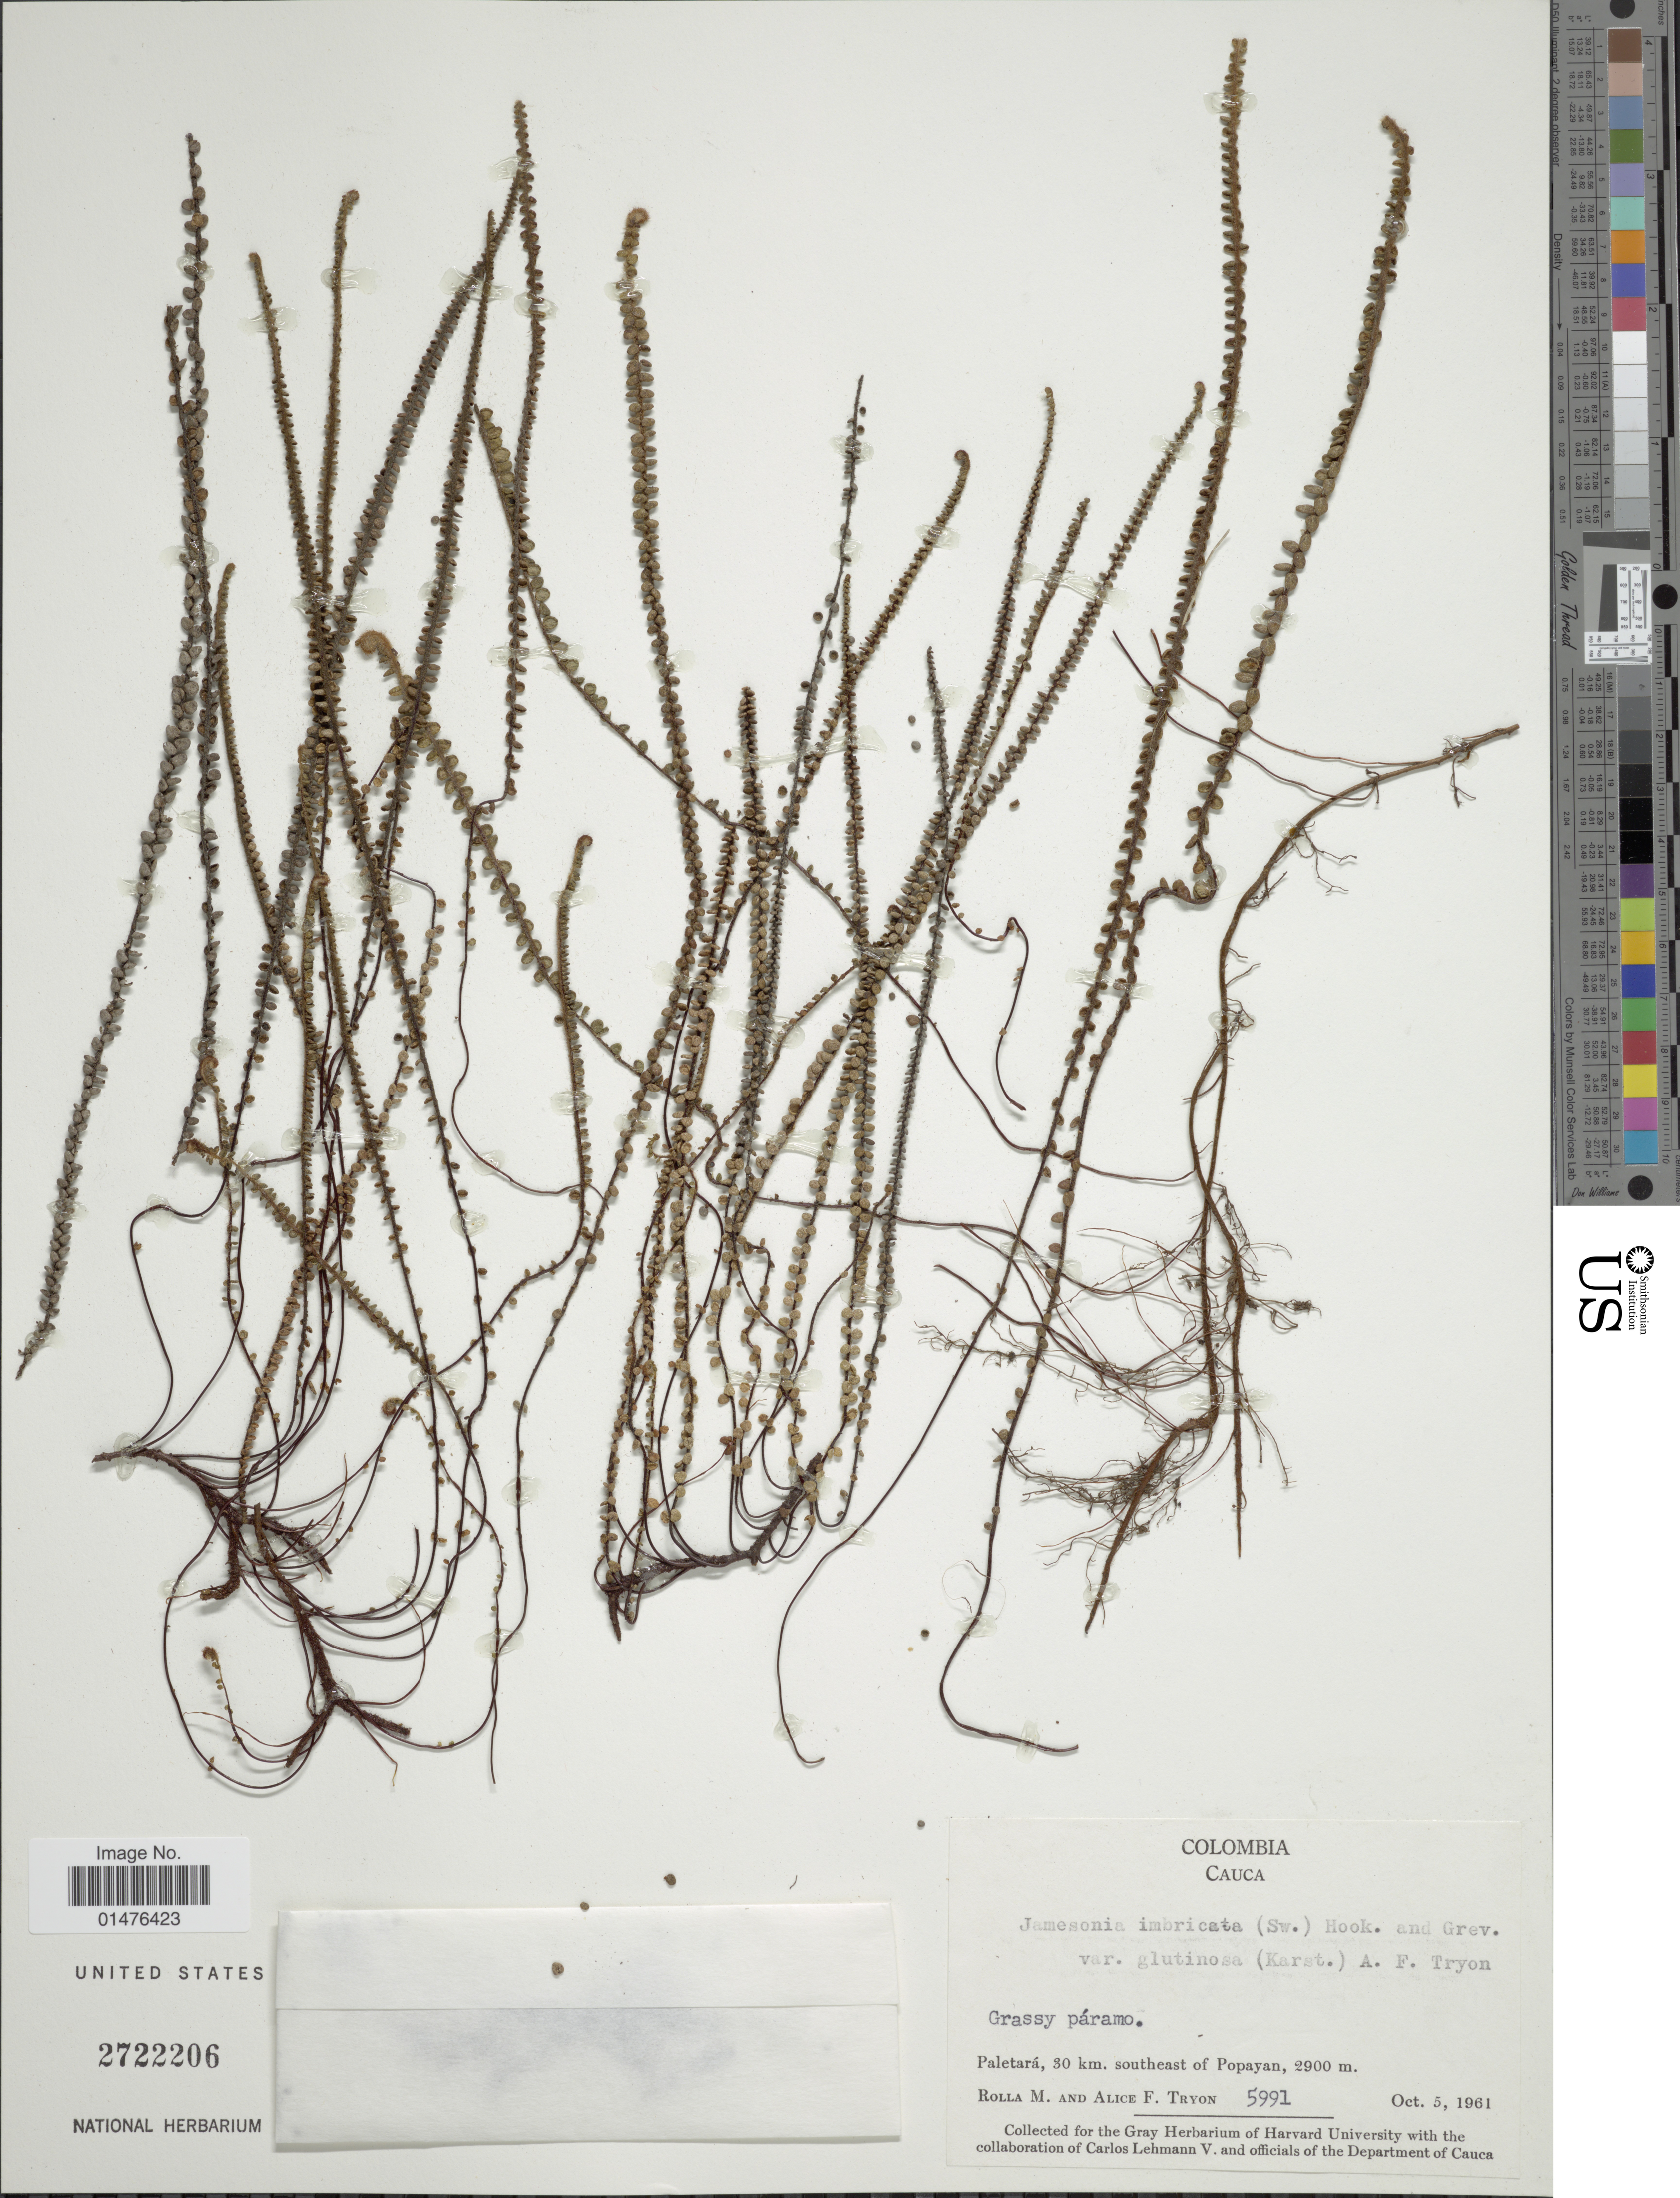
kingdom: Plantae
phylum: Tracheophyta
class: Polypodiopsida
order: Polypodiales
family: Pteridaceae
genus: Jamesonia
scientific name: Jamesonia imbricata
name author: (Sw.) Hook. & Grev.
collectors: R. M. Tryon & A. F. Tryon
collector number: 5991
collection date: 1961-10-05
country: Colombia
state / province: Cauca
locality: Paletará, 30 km. southeast of Popayan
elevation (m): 2900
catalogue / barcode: US 2722206